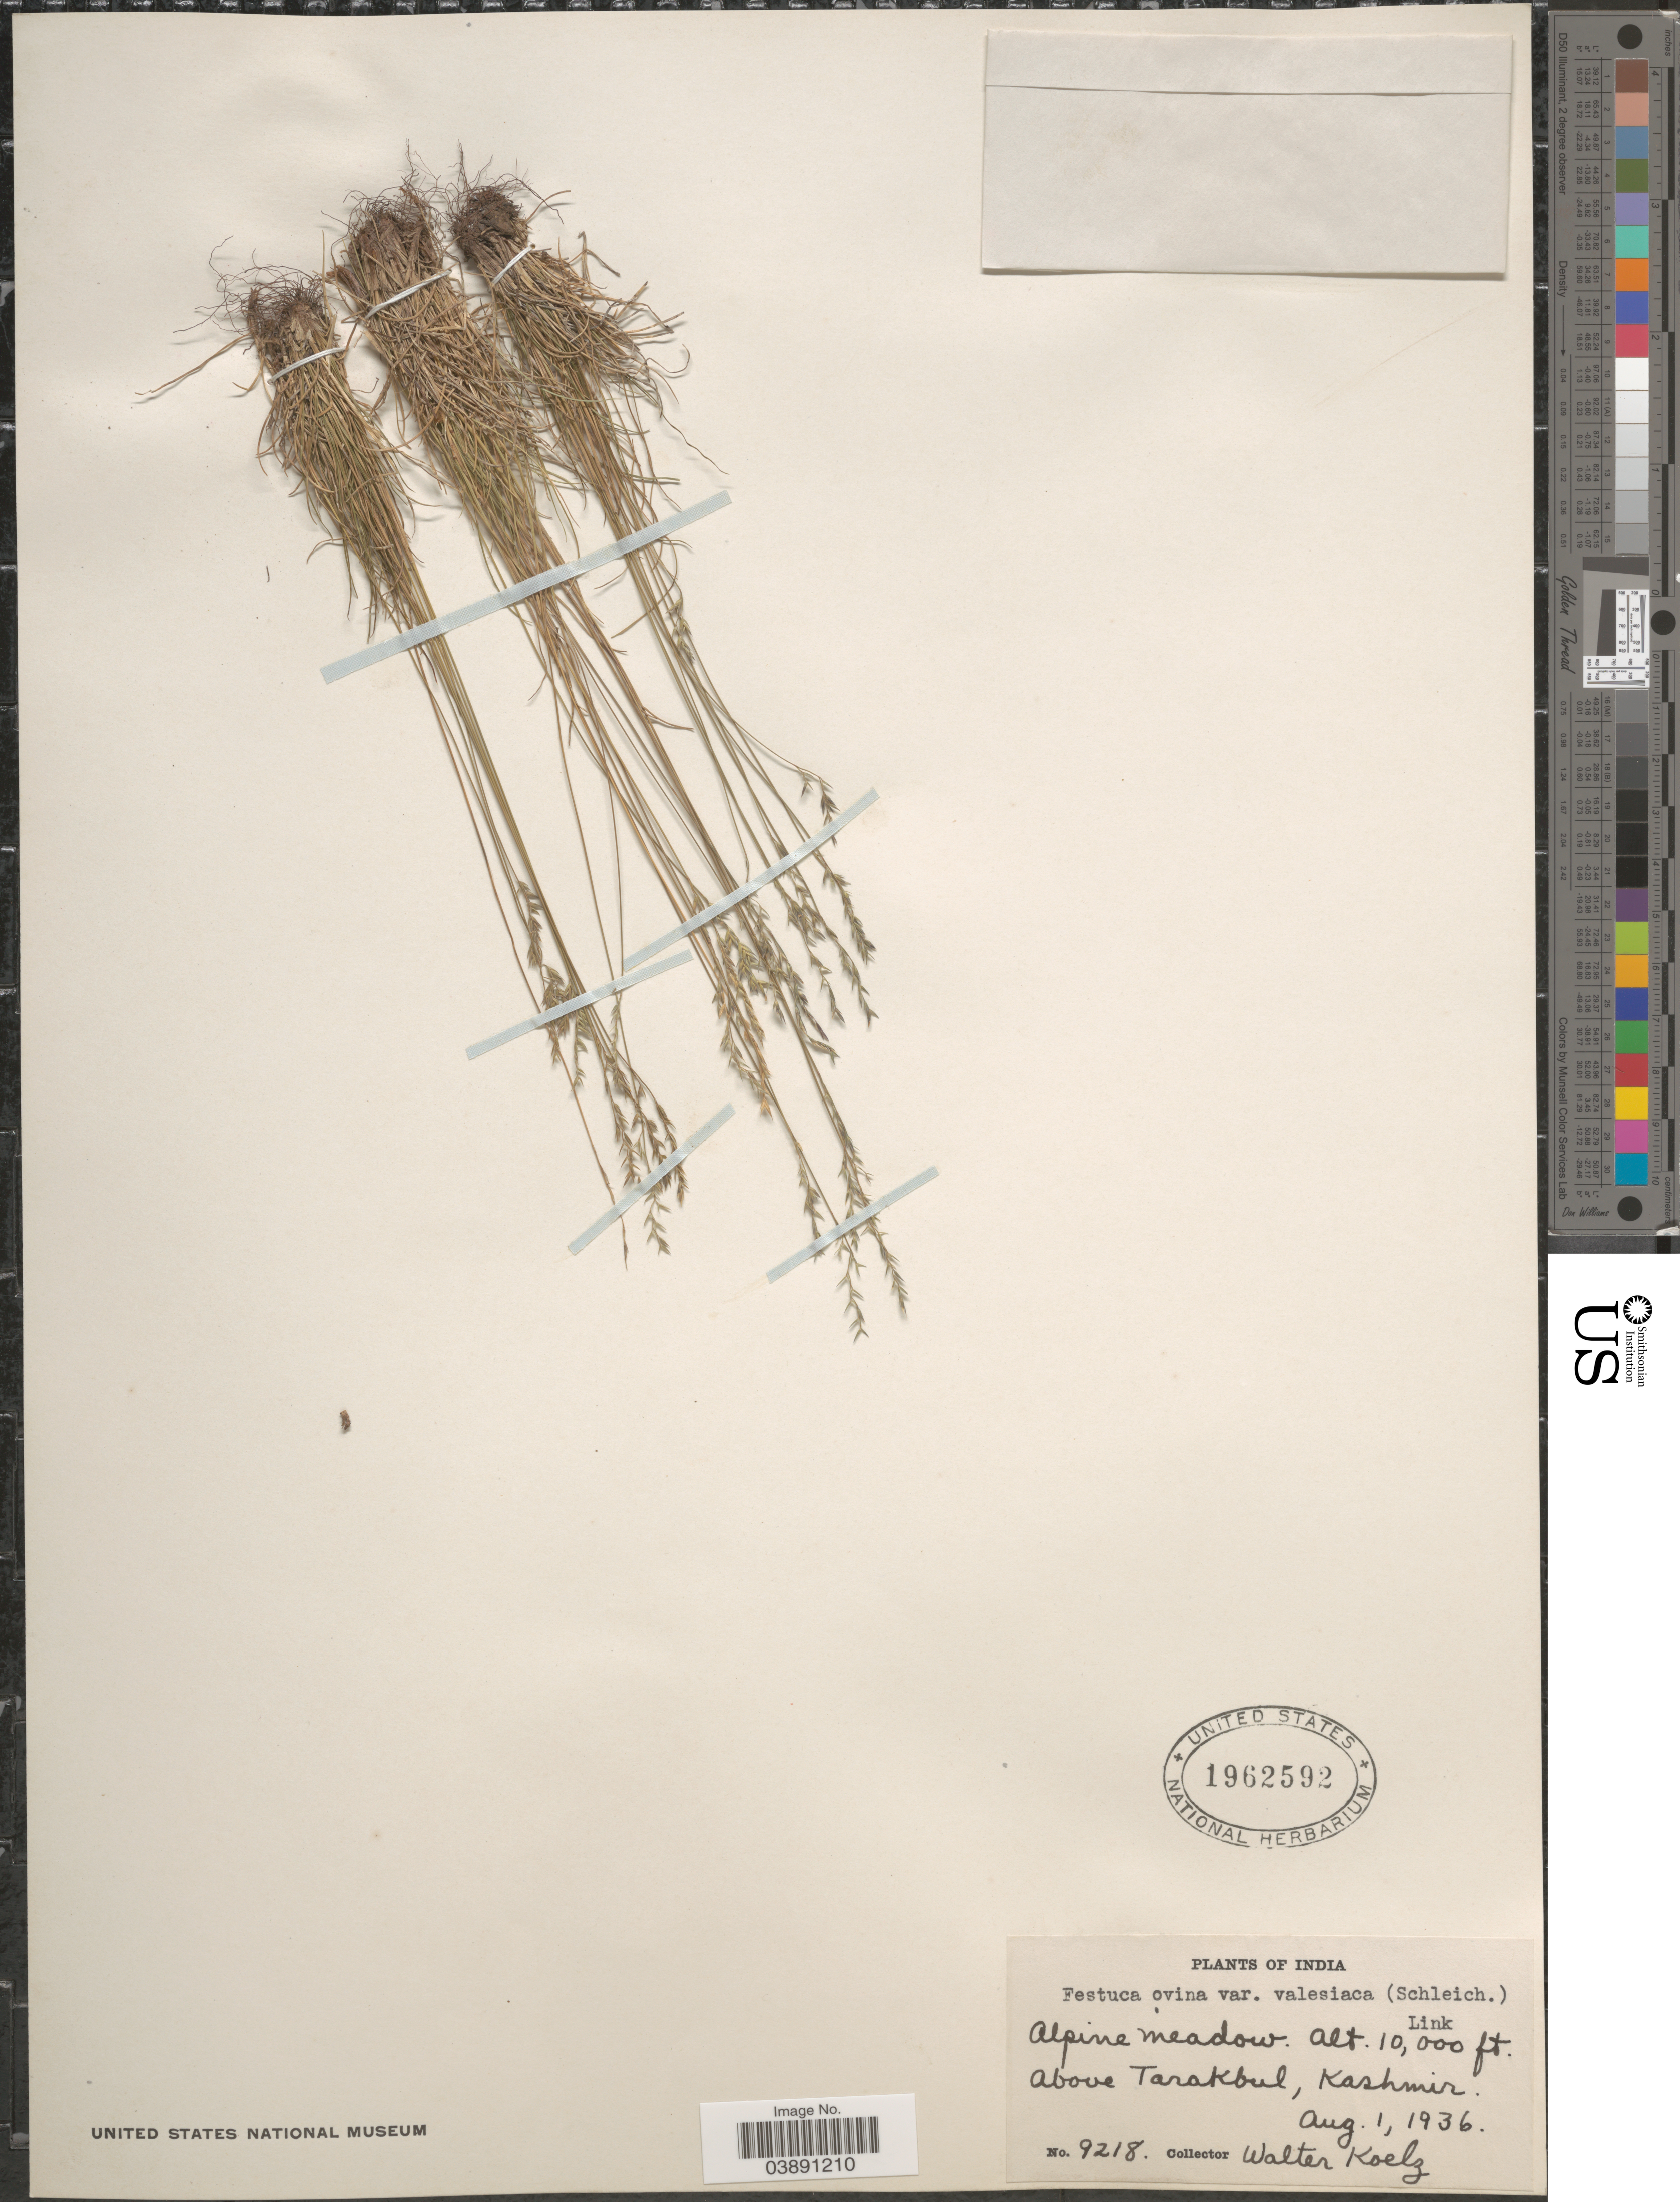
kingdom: Plantae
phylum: Tracheophyta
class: Liliopsida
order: Poales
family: Poaceae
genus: Festuca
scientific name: Festuca valesiaca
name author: Schleich. ex Gaudin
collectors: W. N. Koelz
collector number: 9218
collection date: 1936-08-01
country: India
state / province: Jammu and Kashmir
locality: Above Tarakbul, Kashmir.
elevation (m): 3048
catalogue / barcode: US 1962592